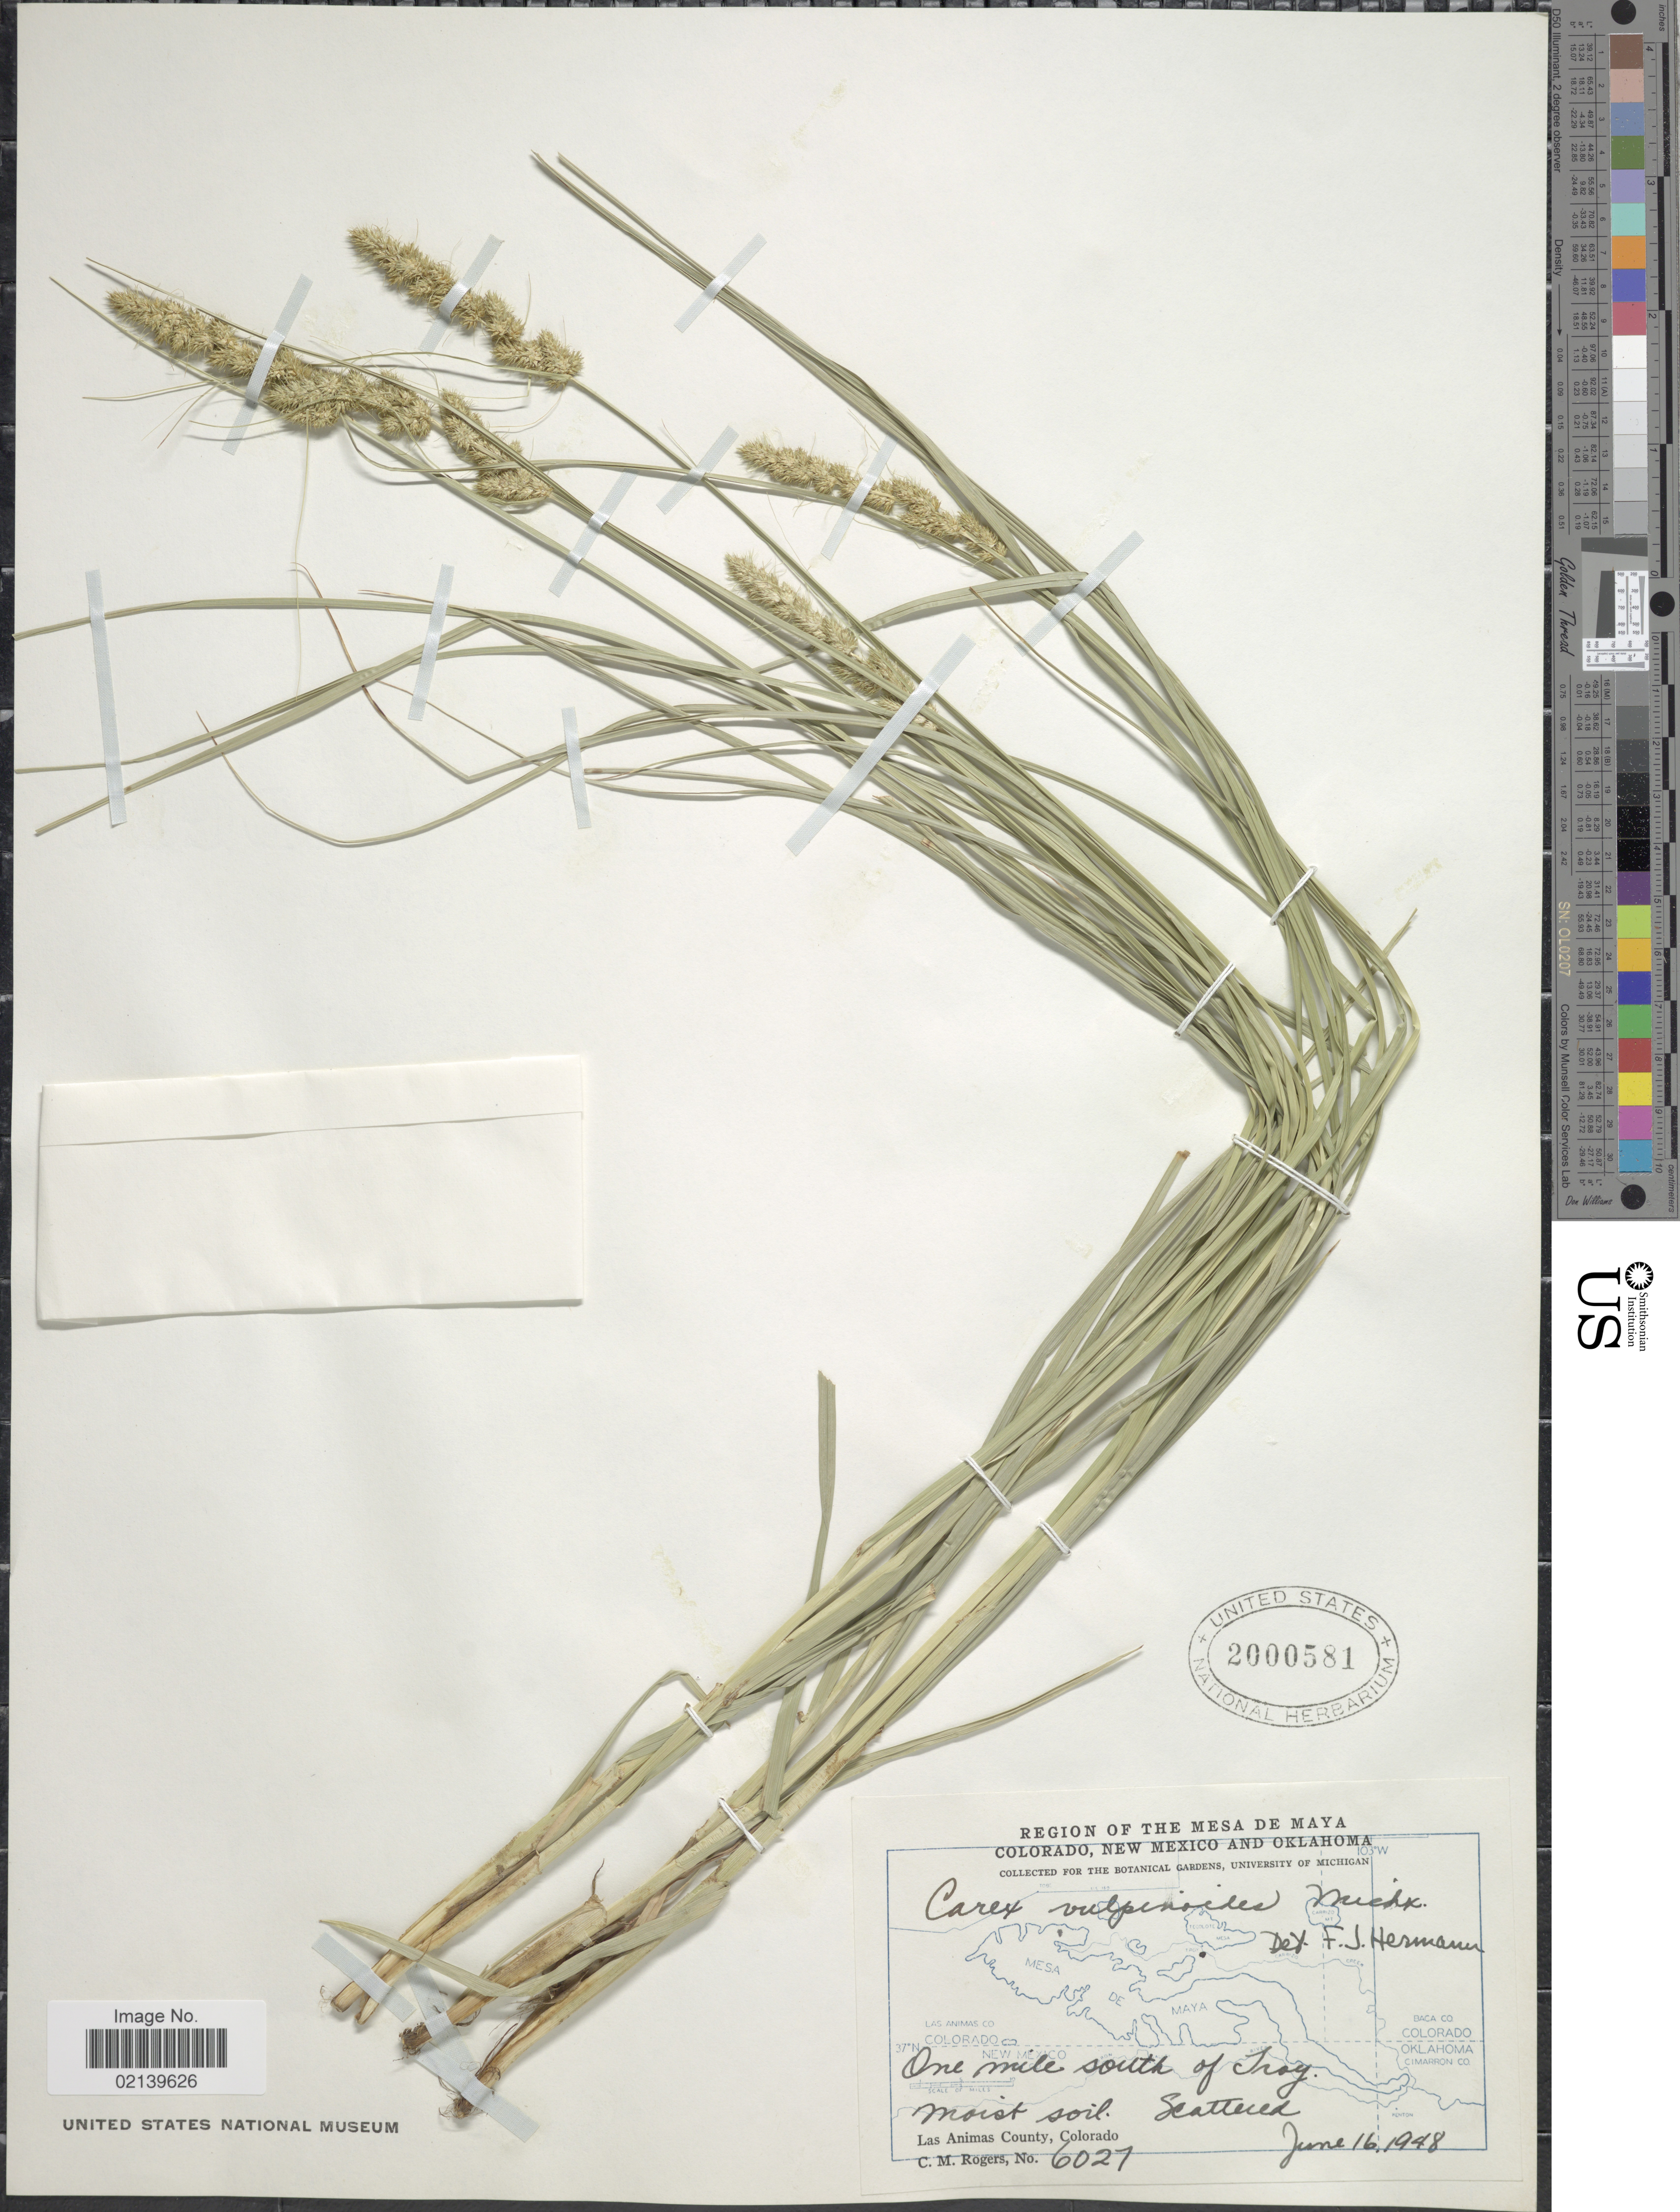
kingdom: Plantae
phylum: Tracheophyta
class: Liliopsida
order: Poales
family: Cyperaceae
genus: Carex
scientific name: Carex vulpinoidea Michx.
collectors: C. M. Rogers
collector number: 6027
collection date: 1948-06-16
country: United States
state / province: Colorado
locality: Region of the Mesa de Maya Colorado, New Mexico and Oklahoma, One mile south of Troy. Las Animas County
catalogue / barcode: US 2000581